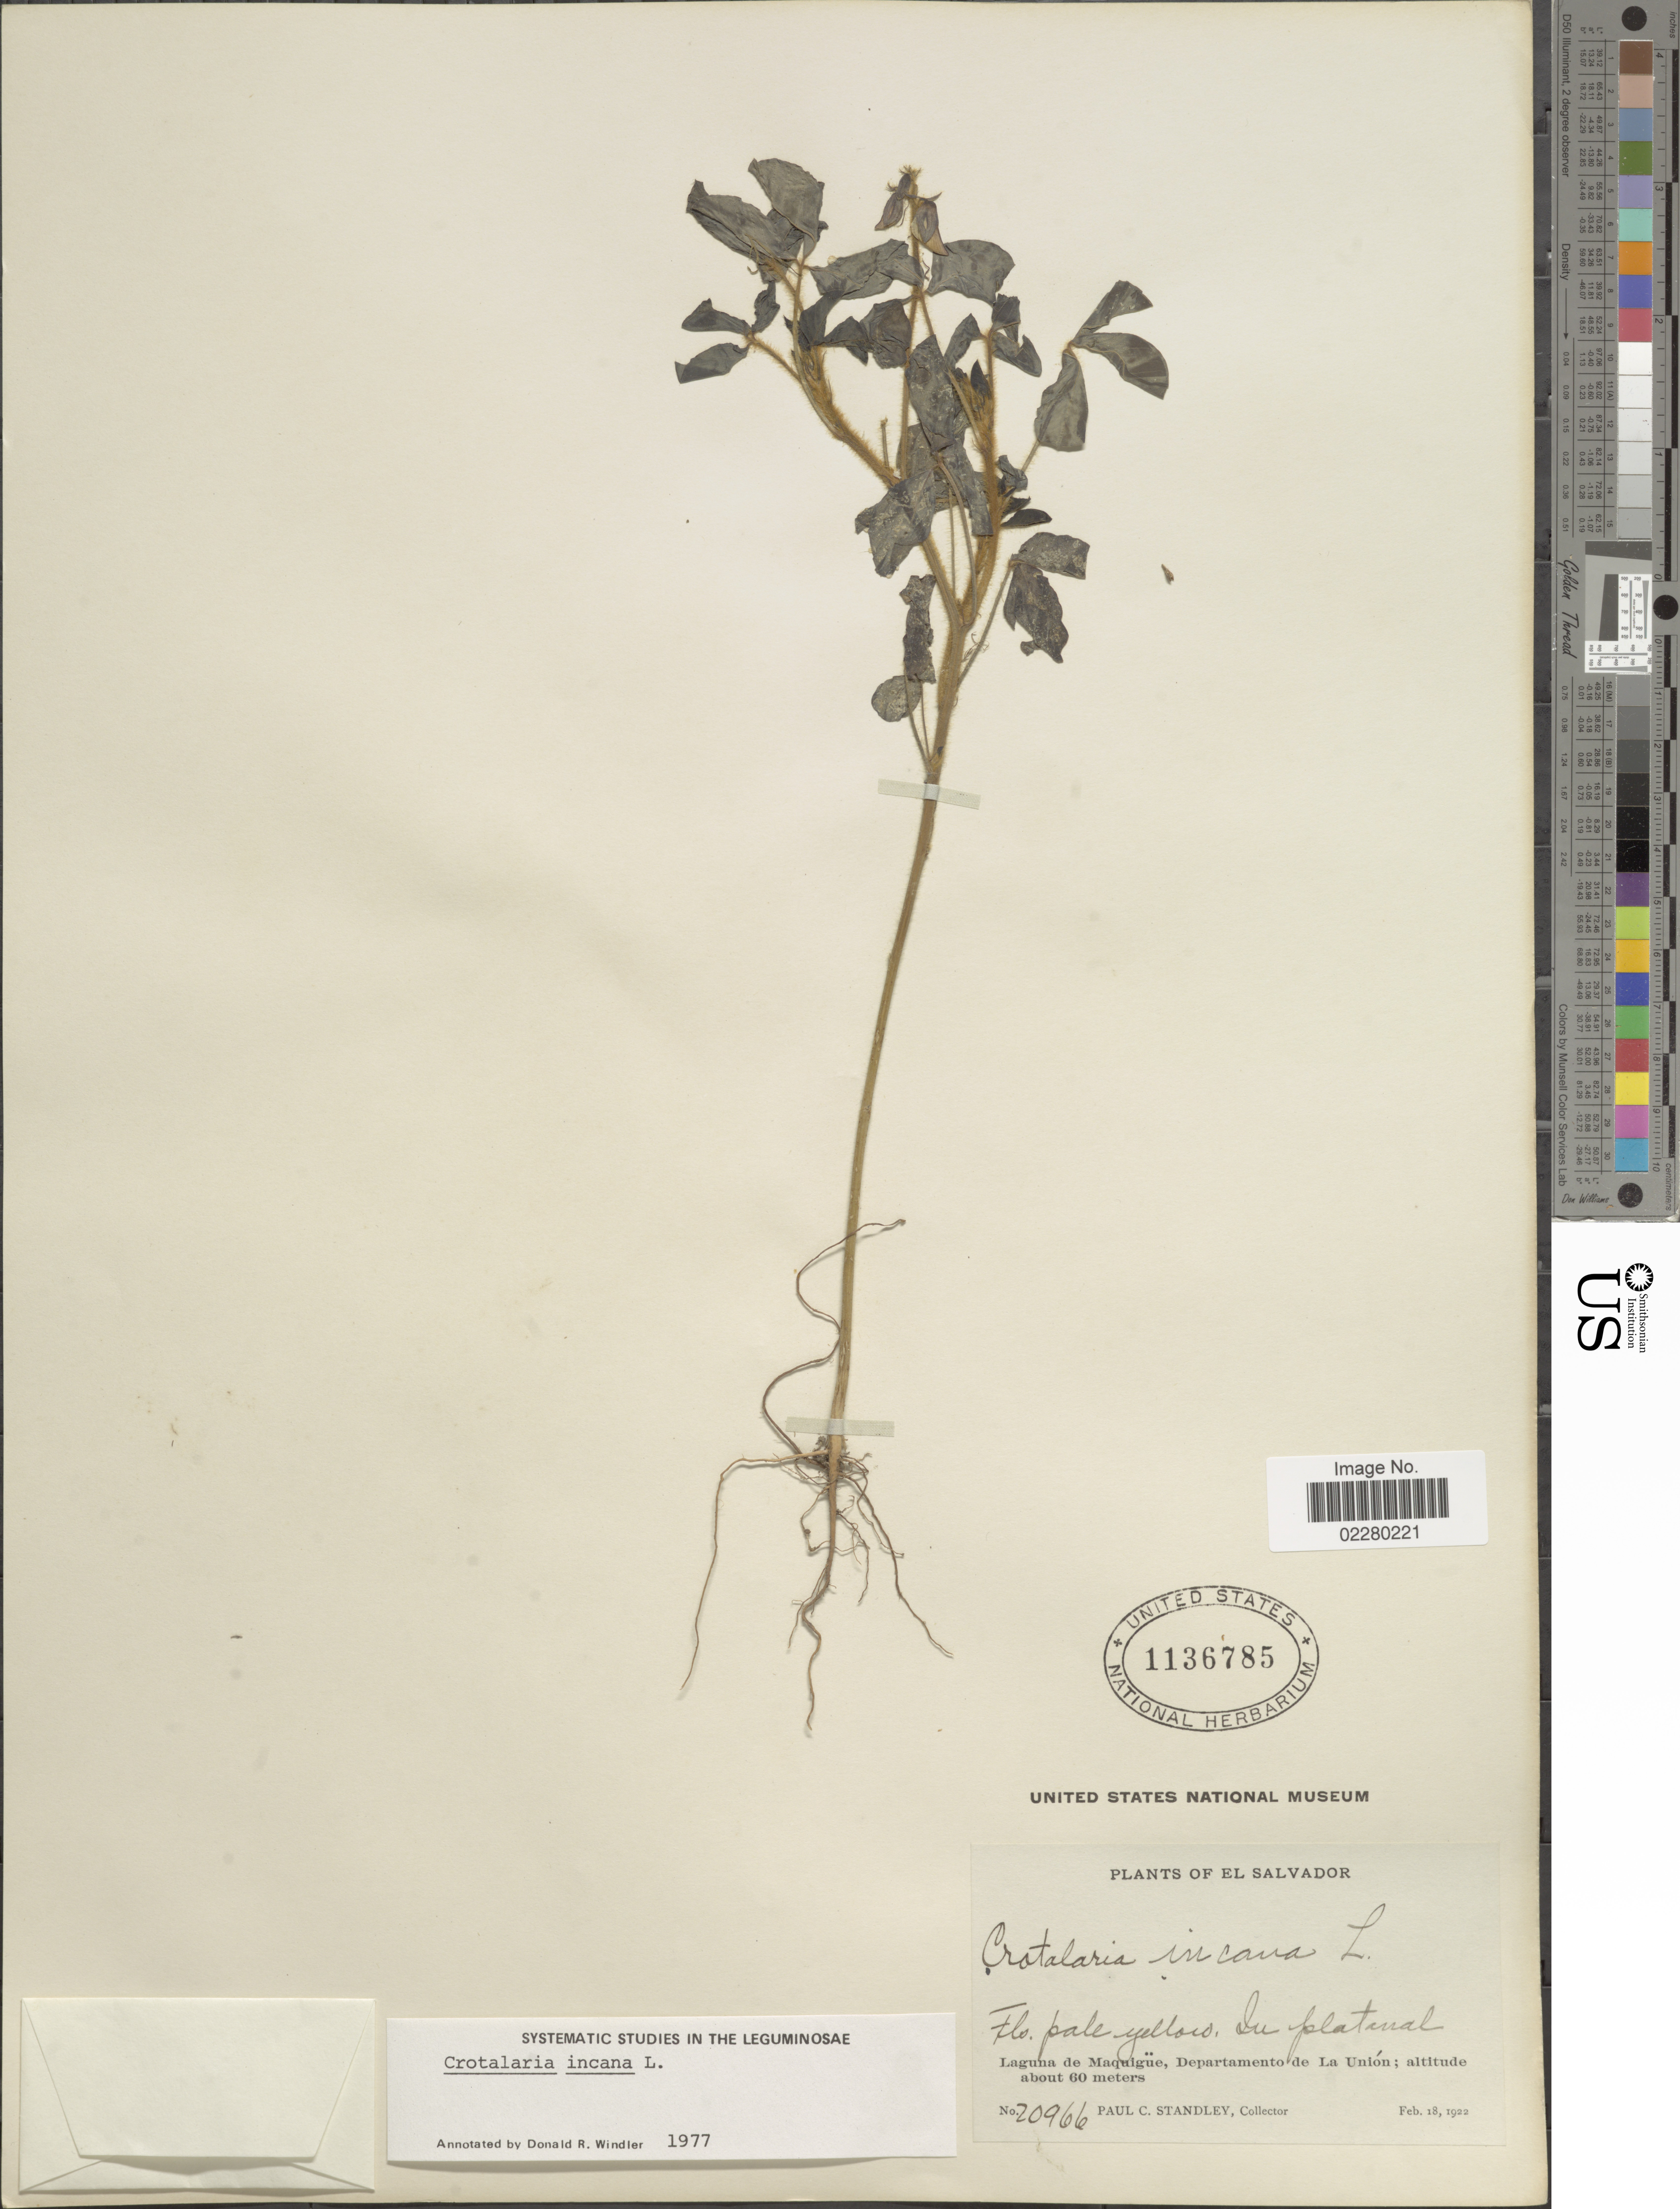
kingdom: Plantae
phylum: Tracheophyta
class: Magnoliopsida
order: Fabales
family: Fabaceae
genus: Crotalaria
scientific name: Crotalaria incana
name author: L.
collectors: P. C. Standley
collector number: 20966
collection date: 1922-02-18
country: El Salvador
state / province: La Union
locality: Laguna de Maquigüe, Departamento de La Unión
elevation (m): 60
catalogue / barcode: US 1136785